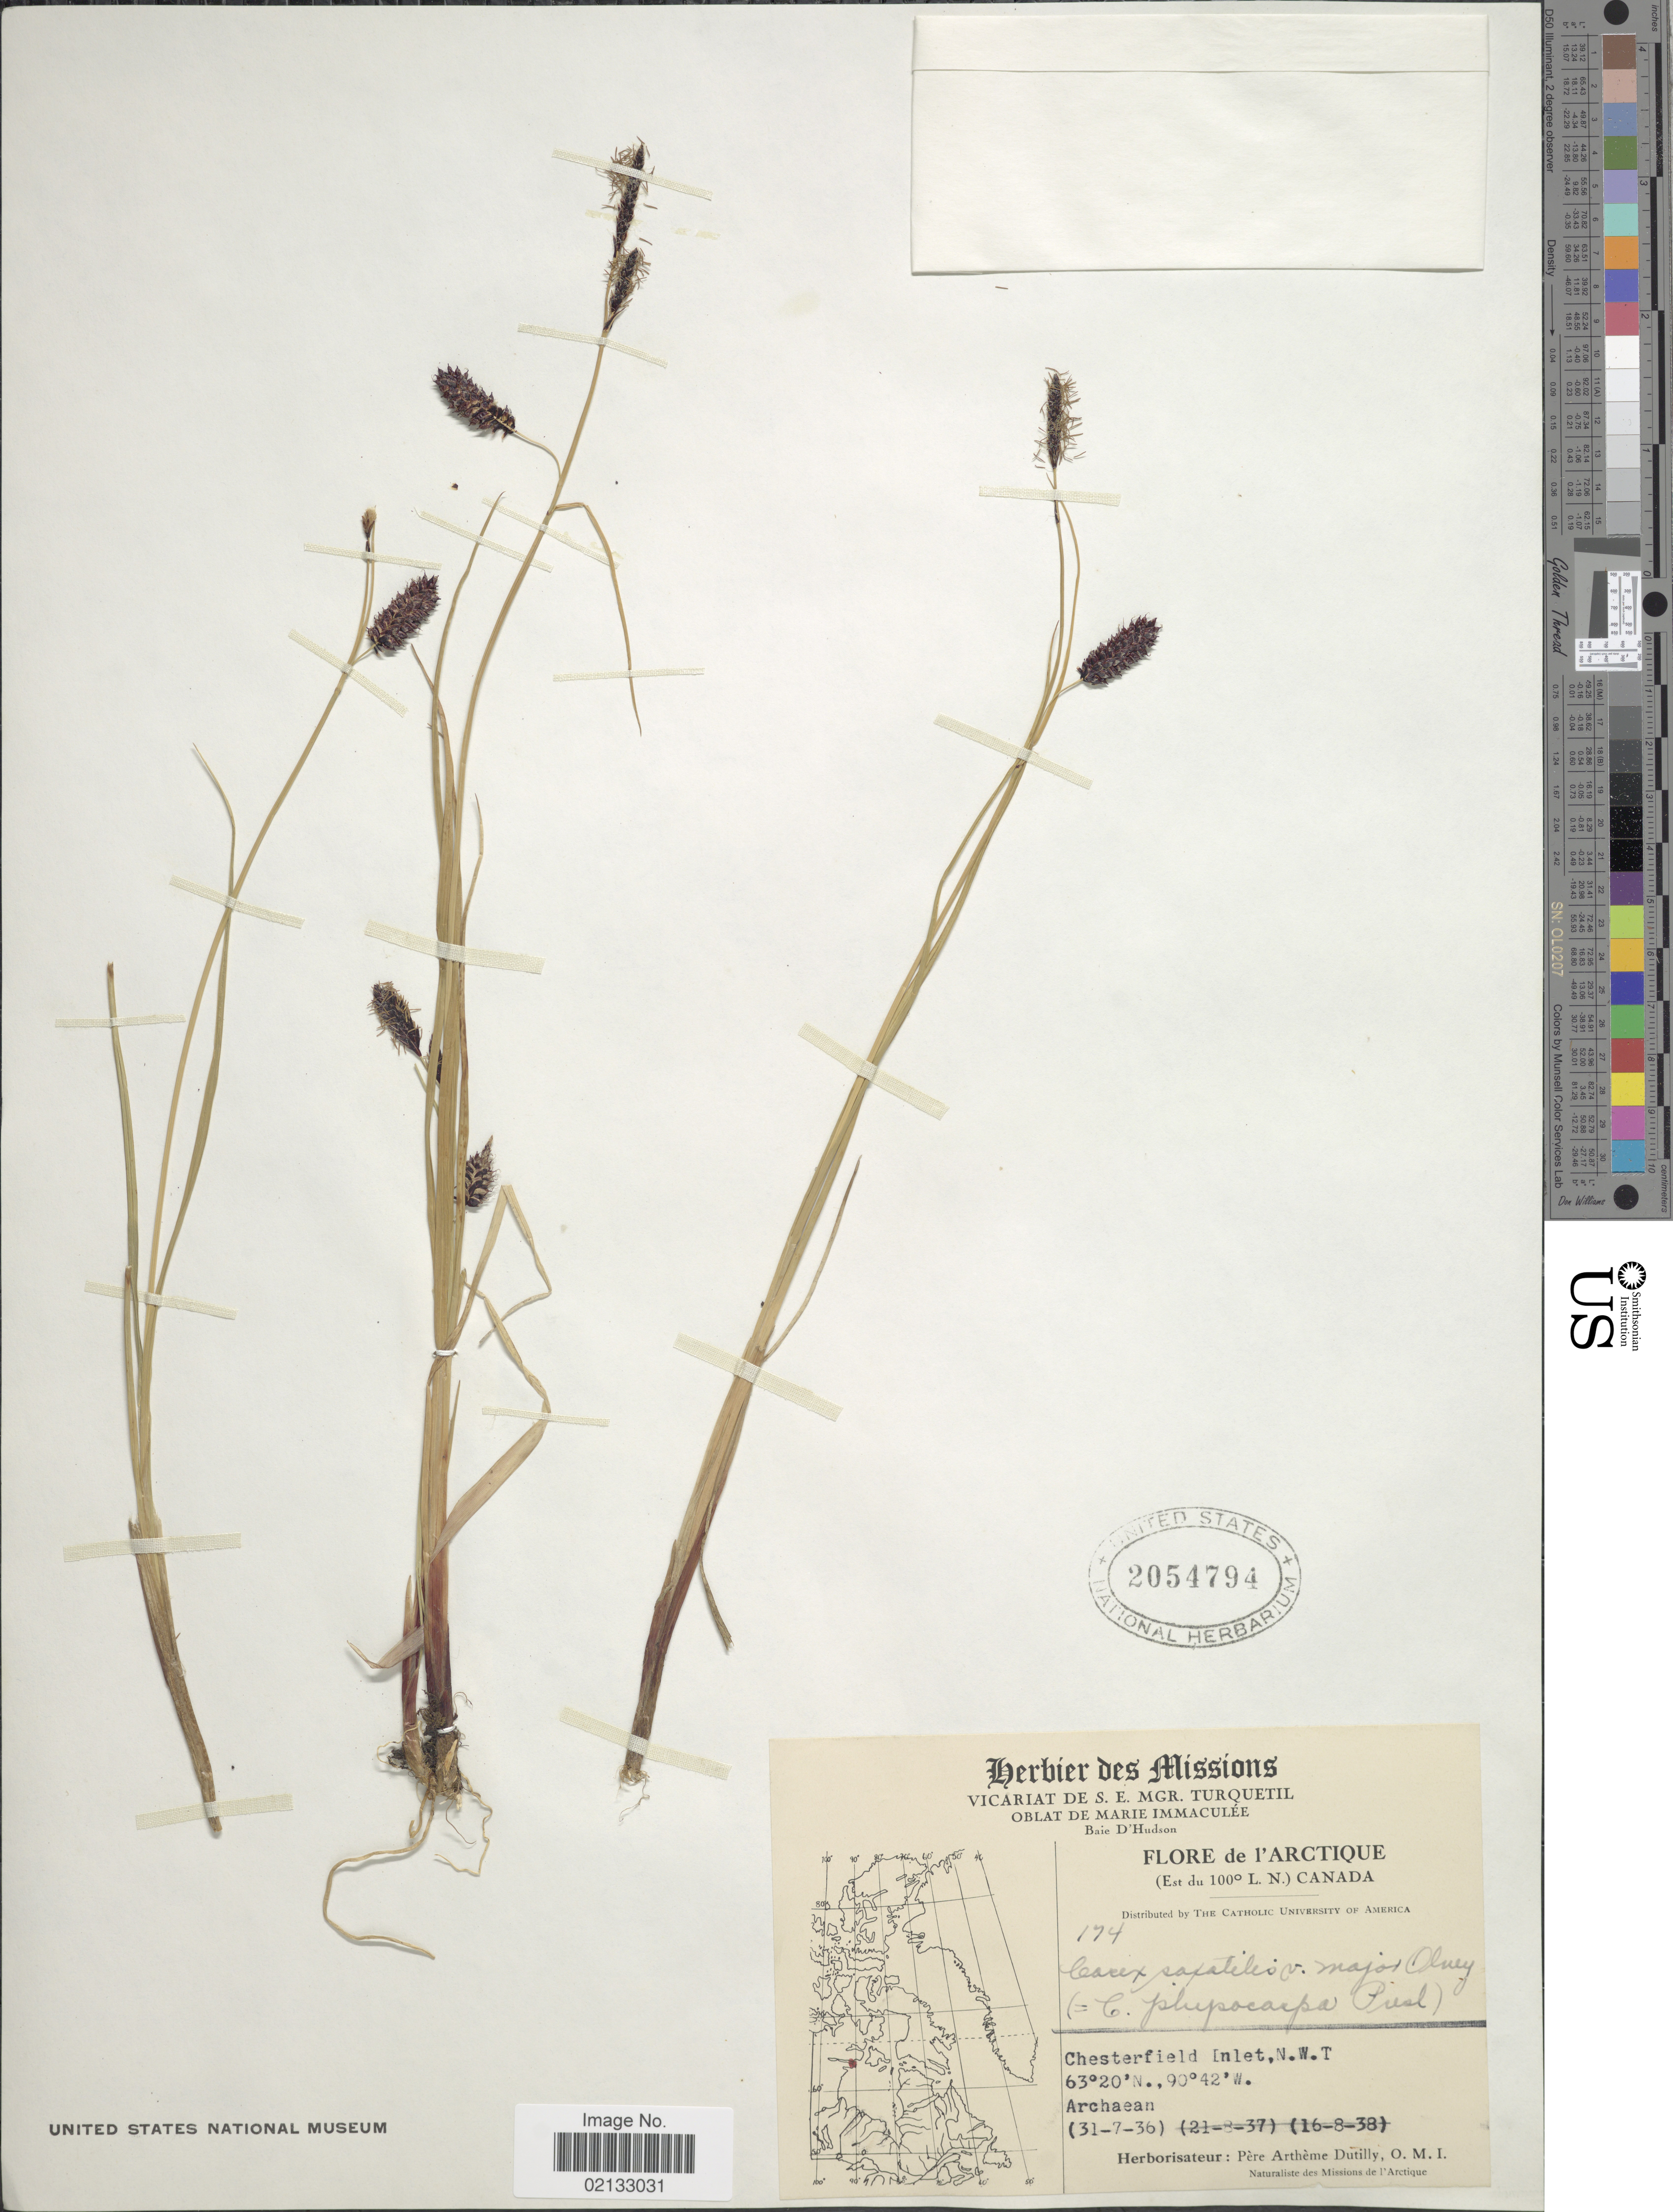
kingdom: Plantae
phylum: Tracheophyta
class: Liliopsida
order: Poales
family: Cyperaceae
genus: Carex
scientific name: Carex saxatilis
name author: L.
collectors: A. Dutilly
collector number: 174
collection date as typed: Transcribed d/m/y: 31/7/36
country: Canada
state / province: Nunavut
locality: L'Arctique. (Est du 100º L.N.) Chesterfield Inlet, N.W.T.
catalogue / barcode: US 2054794